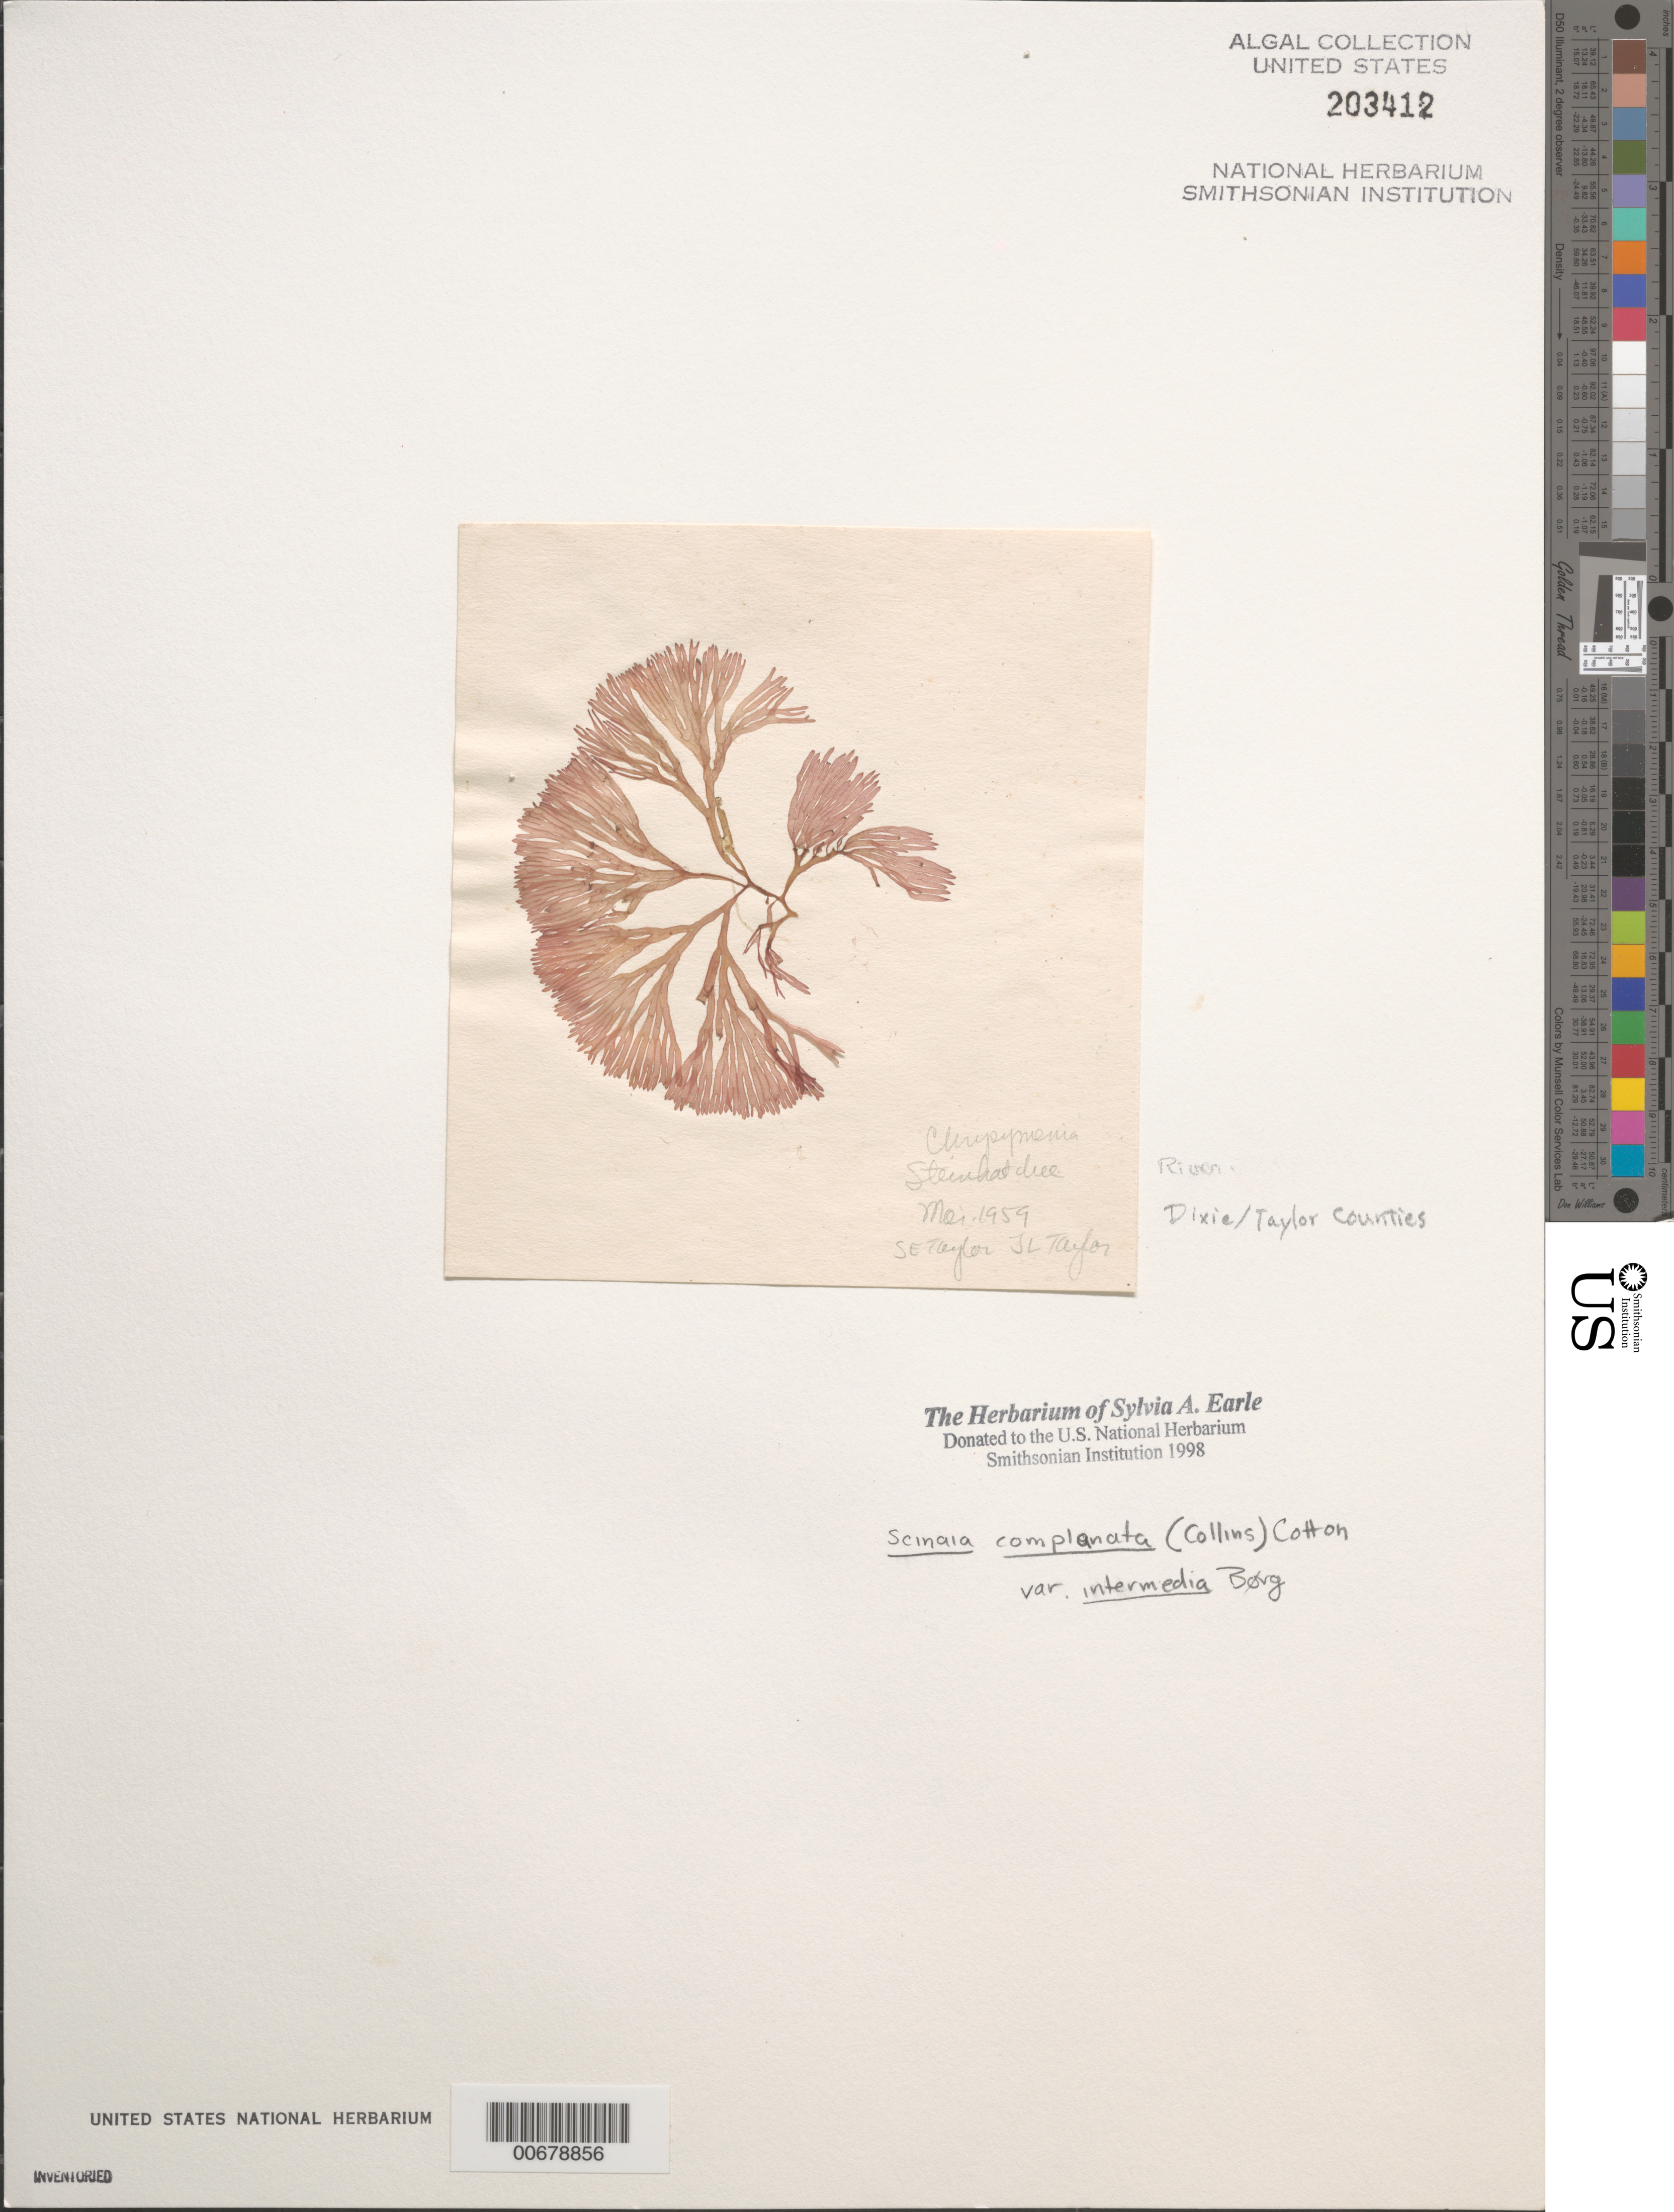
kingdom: Plantae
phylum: Rhodophyta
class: Florideophyceae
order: Nemaliales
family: Scinaiaceae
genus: Scinaia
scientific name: Scinaia complanata var. intermedia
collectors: S. A. Earle & J. L. Taylor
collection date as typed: Mar 1959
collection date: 1959-03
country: United States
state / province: Florida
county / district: Dixie / Taylor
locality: Steinhatchee River, Gulf of Mexico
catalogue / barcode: US 203412